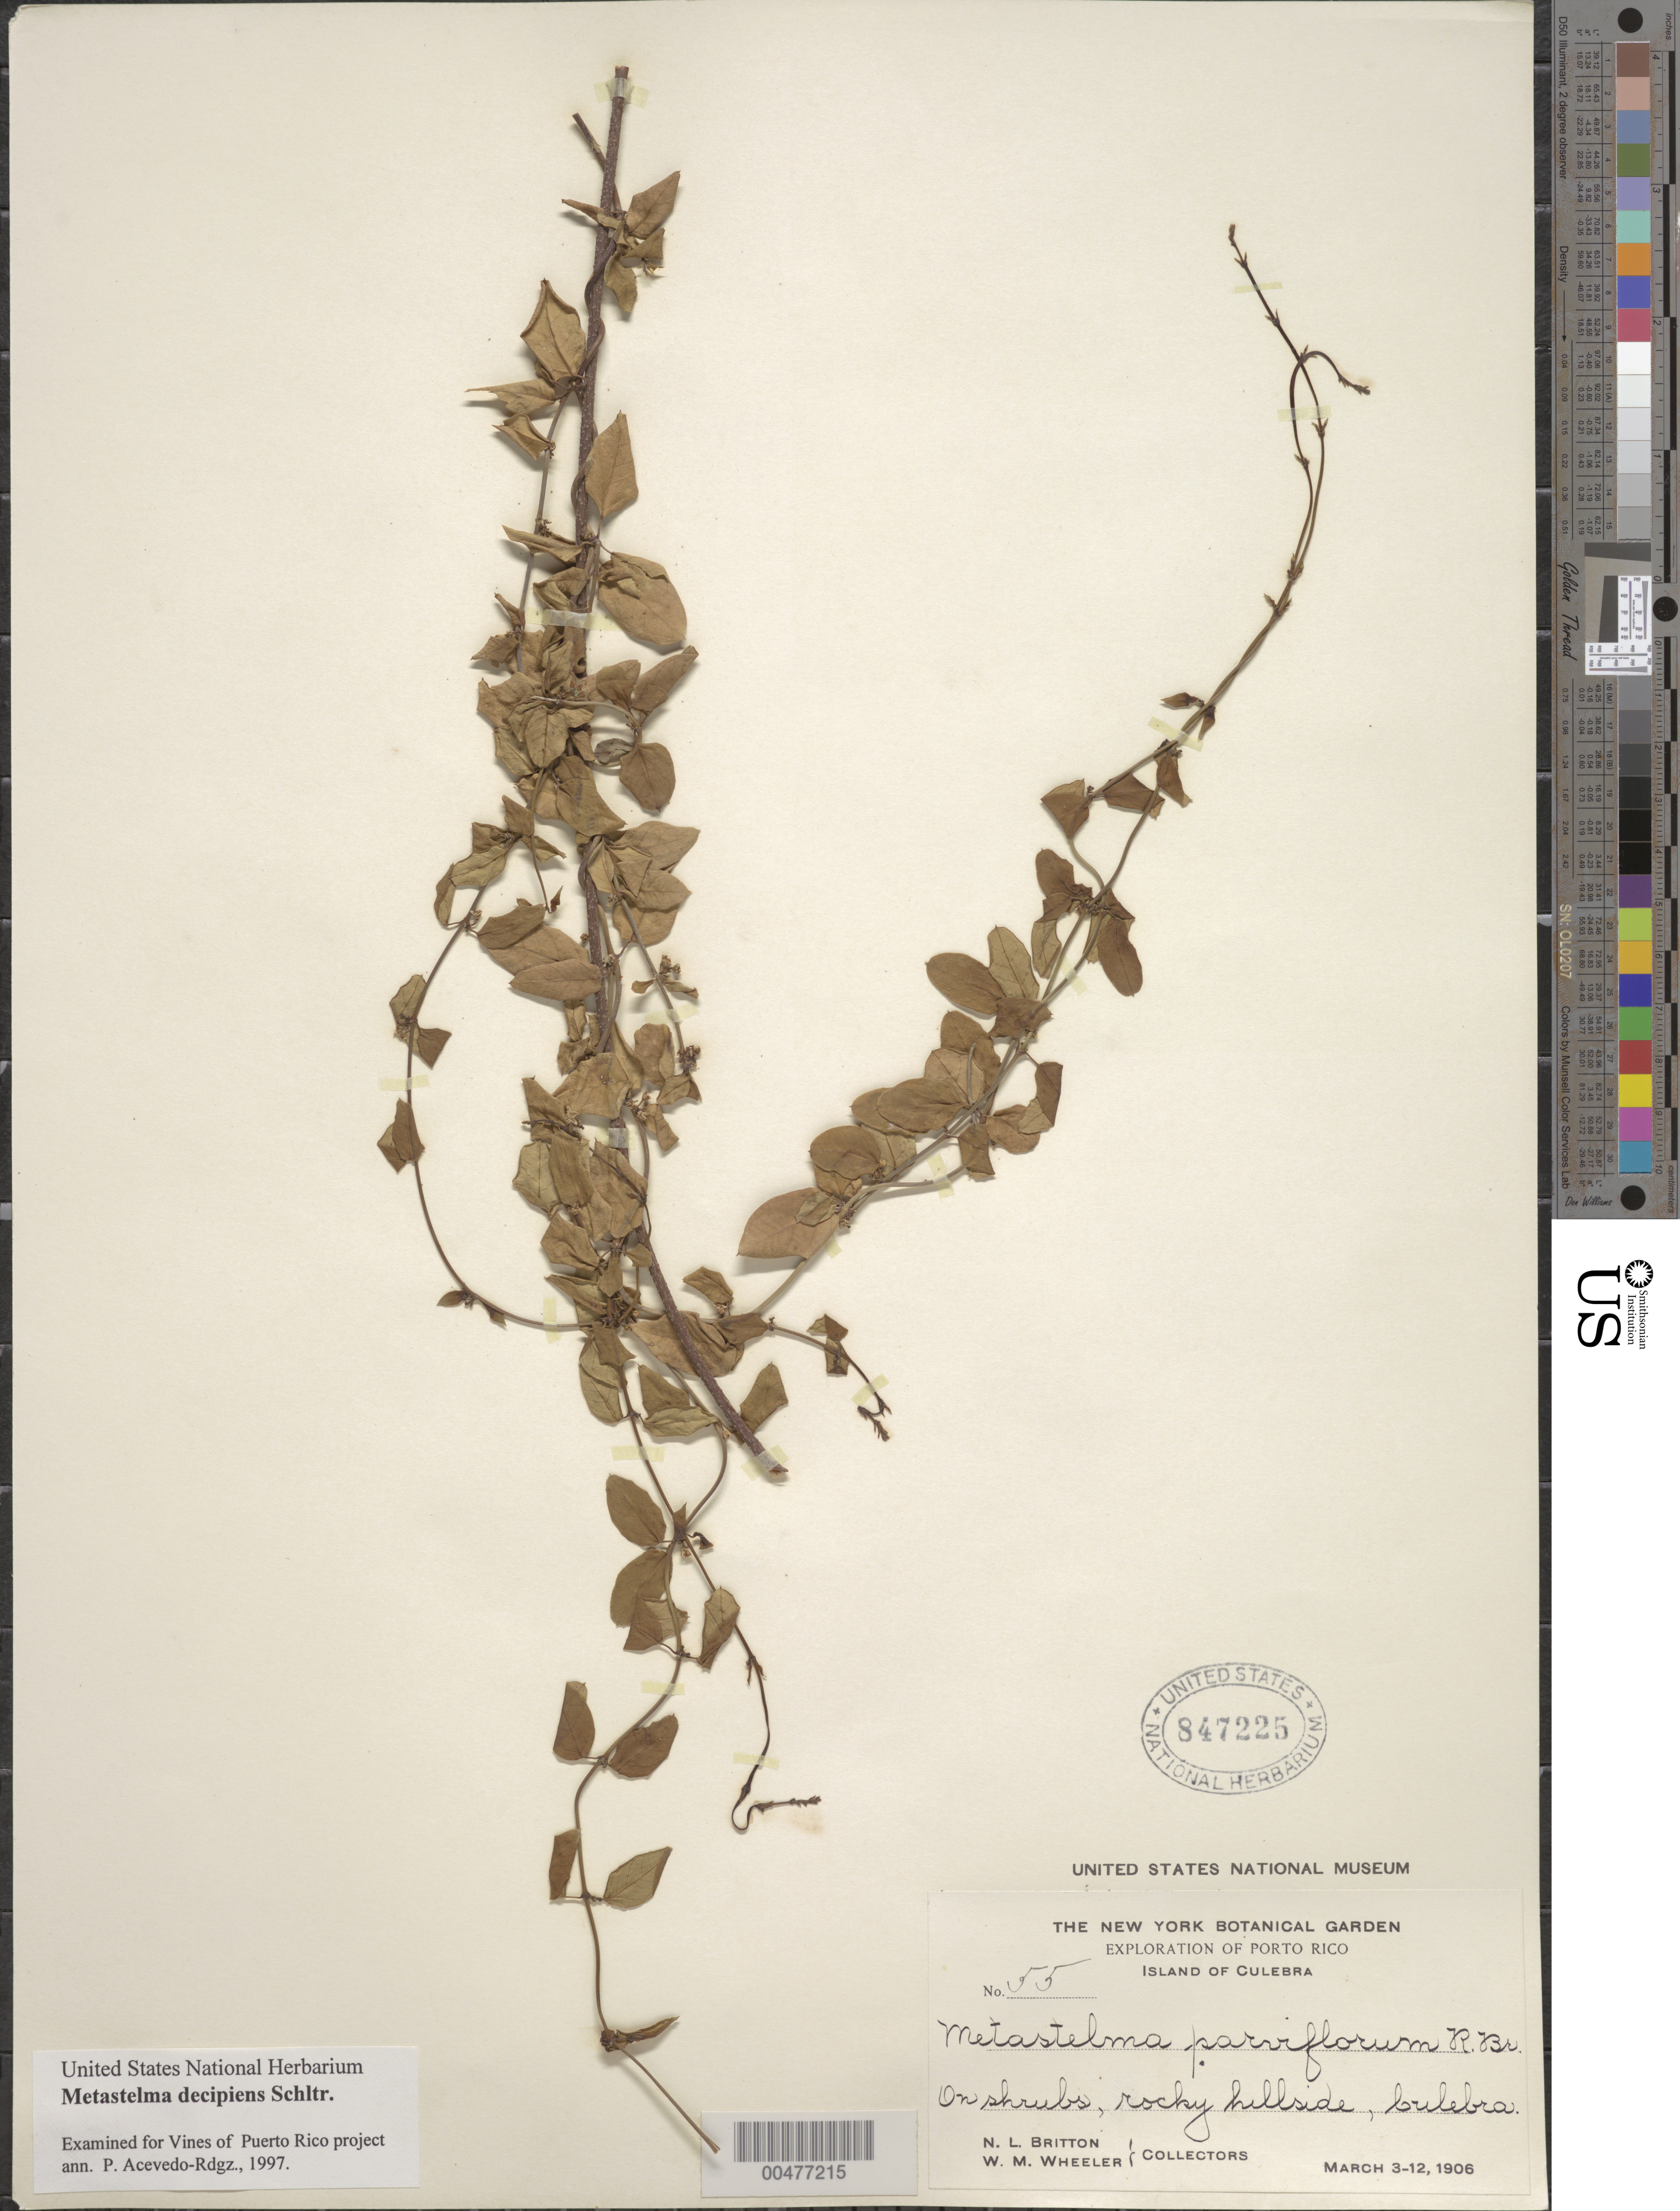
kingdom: Plantae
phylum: Tracheophyta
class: Magnoliopsida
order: Gentianales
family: Apocynaceae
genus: Metastelma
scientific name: Metastelma decipiens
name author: Schltr.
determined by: Acevedo-Rodriguez, P., (US), Smithsonian Institution - National Museum of Natural History (UNITED STATES)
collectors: N. Britton & W. Wheeler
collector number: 55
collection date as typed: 03 Mar 1906 to 12 Mar 1906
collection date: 1906-03-03/1906-03-12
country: Puerto Rico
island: Greater Antilles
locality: Culebra Island. Rocky hillside.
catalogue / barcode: US 847225